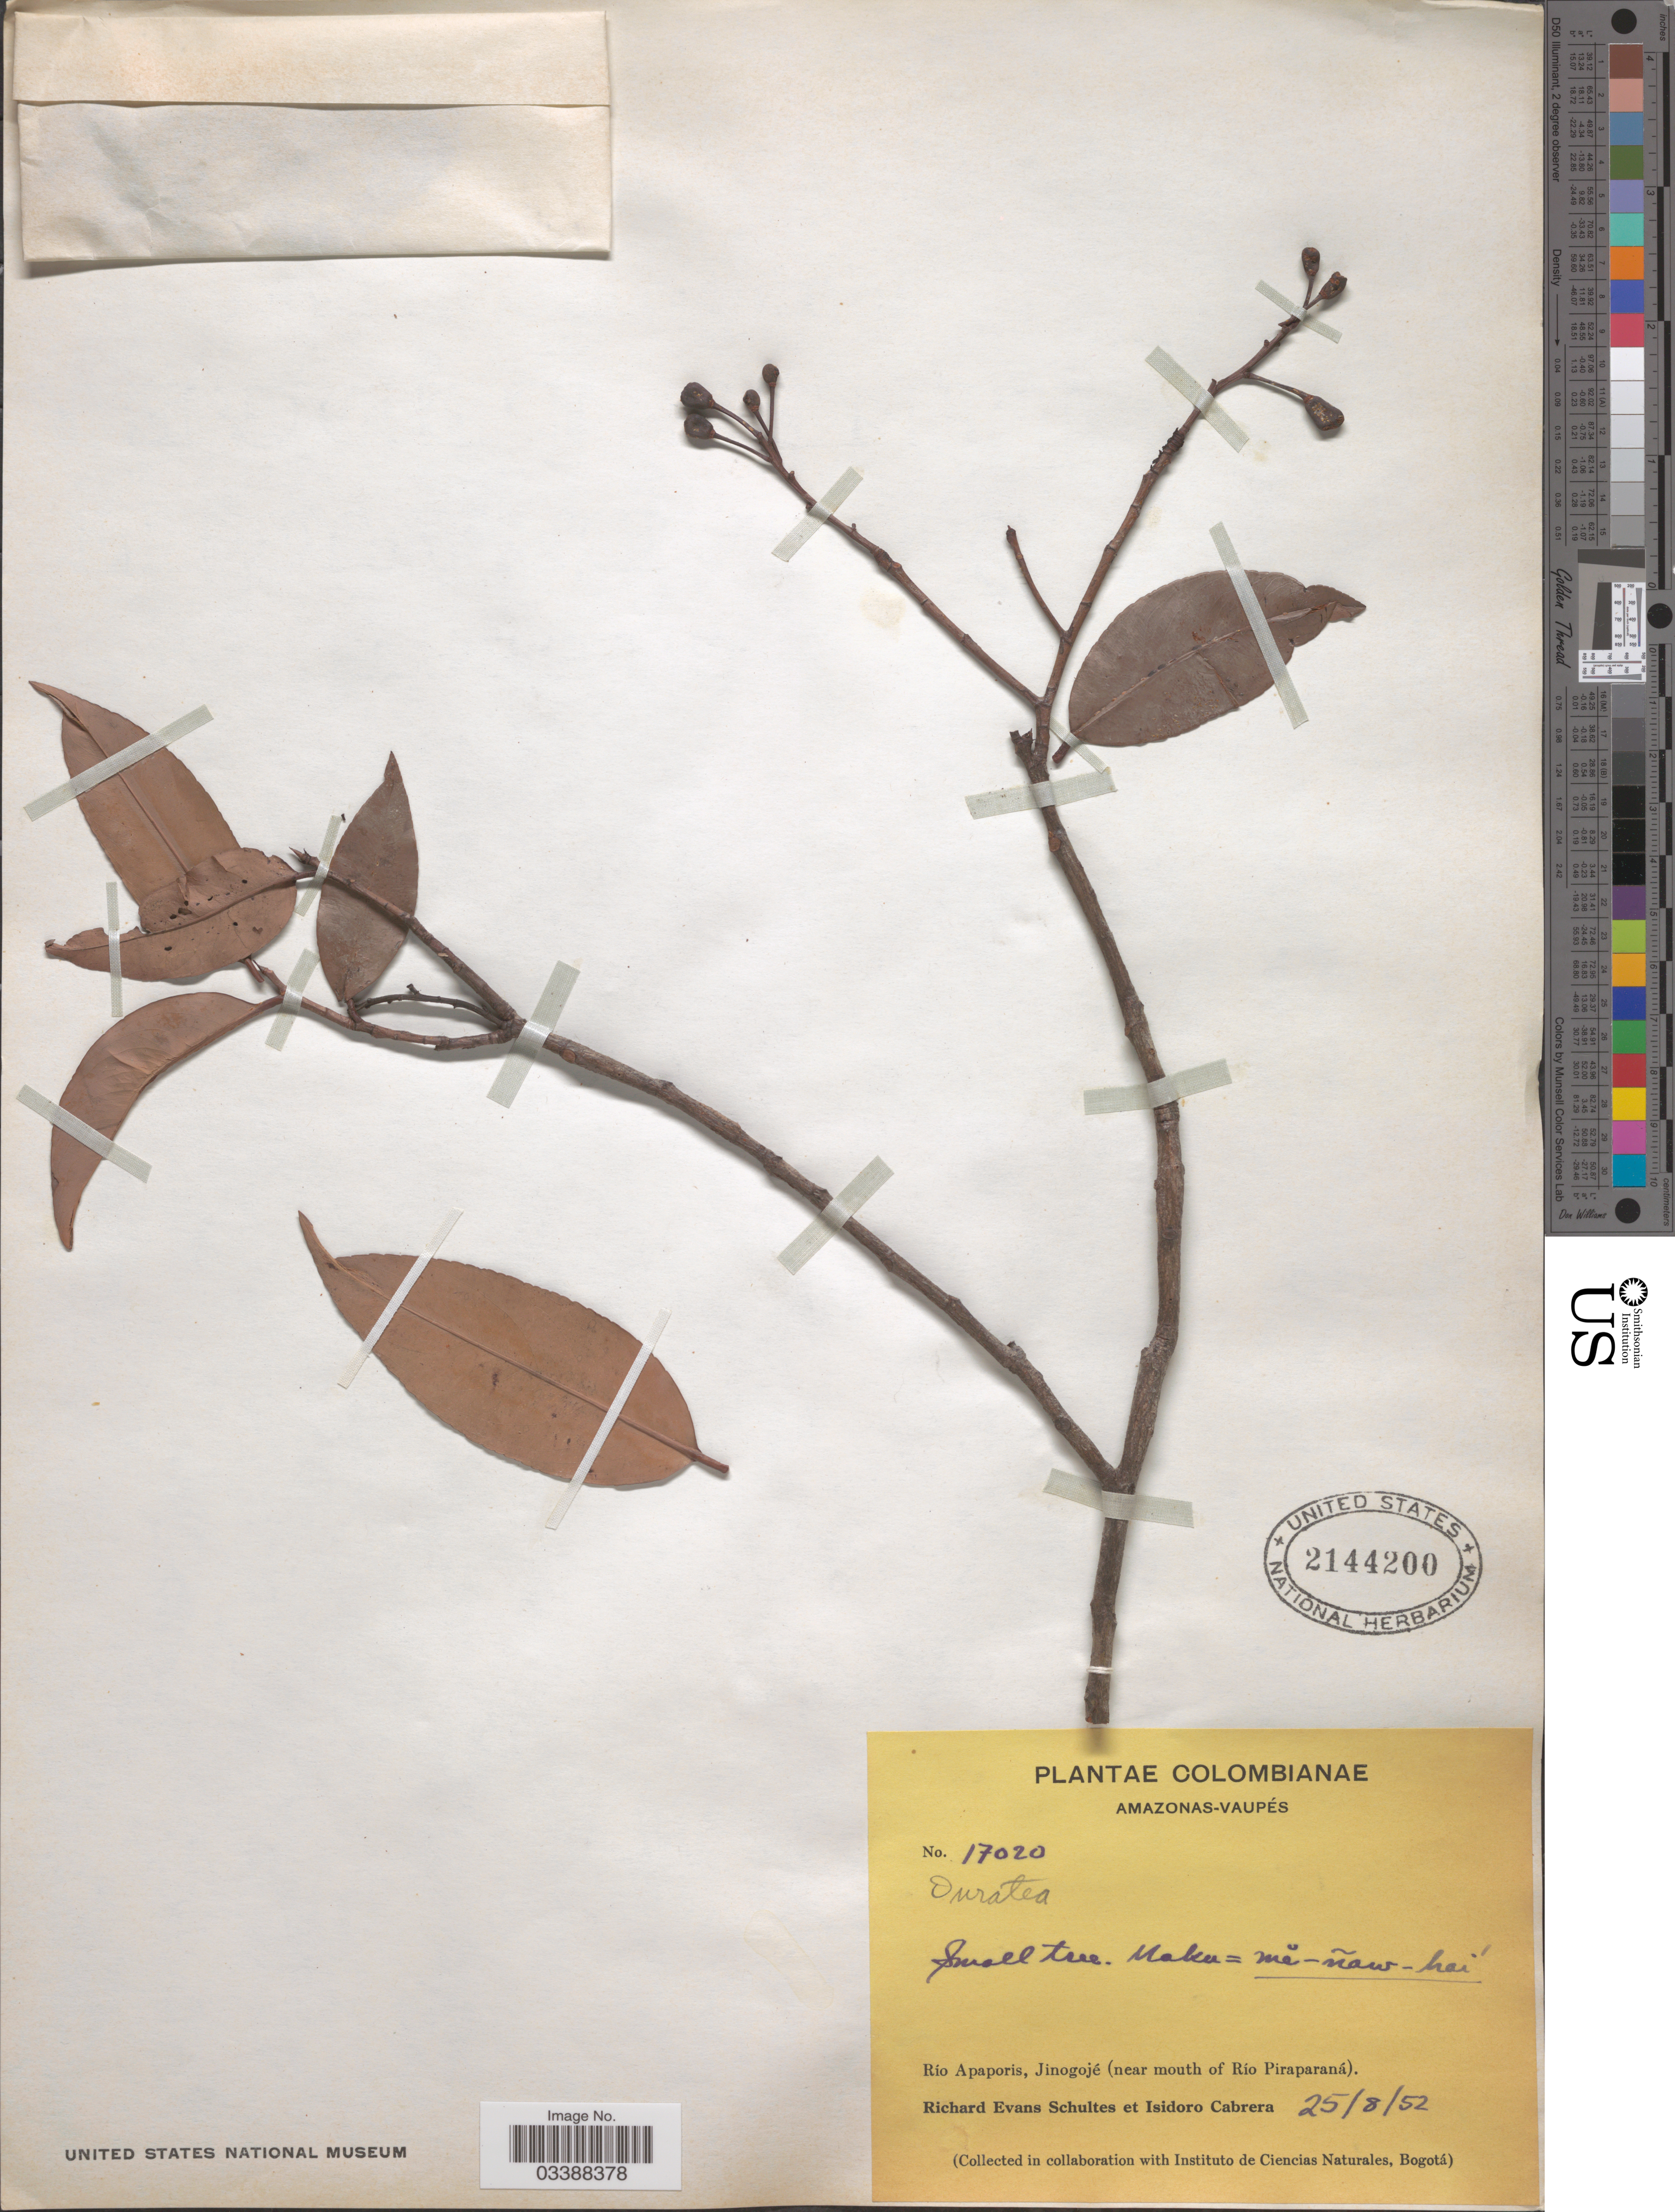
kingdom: Plantae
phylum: Tracheophyta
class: Magnoliopsida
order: Malpighiales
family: Ochnaceae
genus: Ouratea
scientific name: Ouratea sp.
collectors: R. E. Schultes & I. Cabrera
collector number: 17020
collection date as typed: Transcribed d/m/y: 25/8/52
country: Colombia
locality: Amazonas-Vaupés. Río Apaporis, Jinogojé (near mouth of Río Piraparaná).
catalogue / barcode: US 2144200